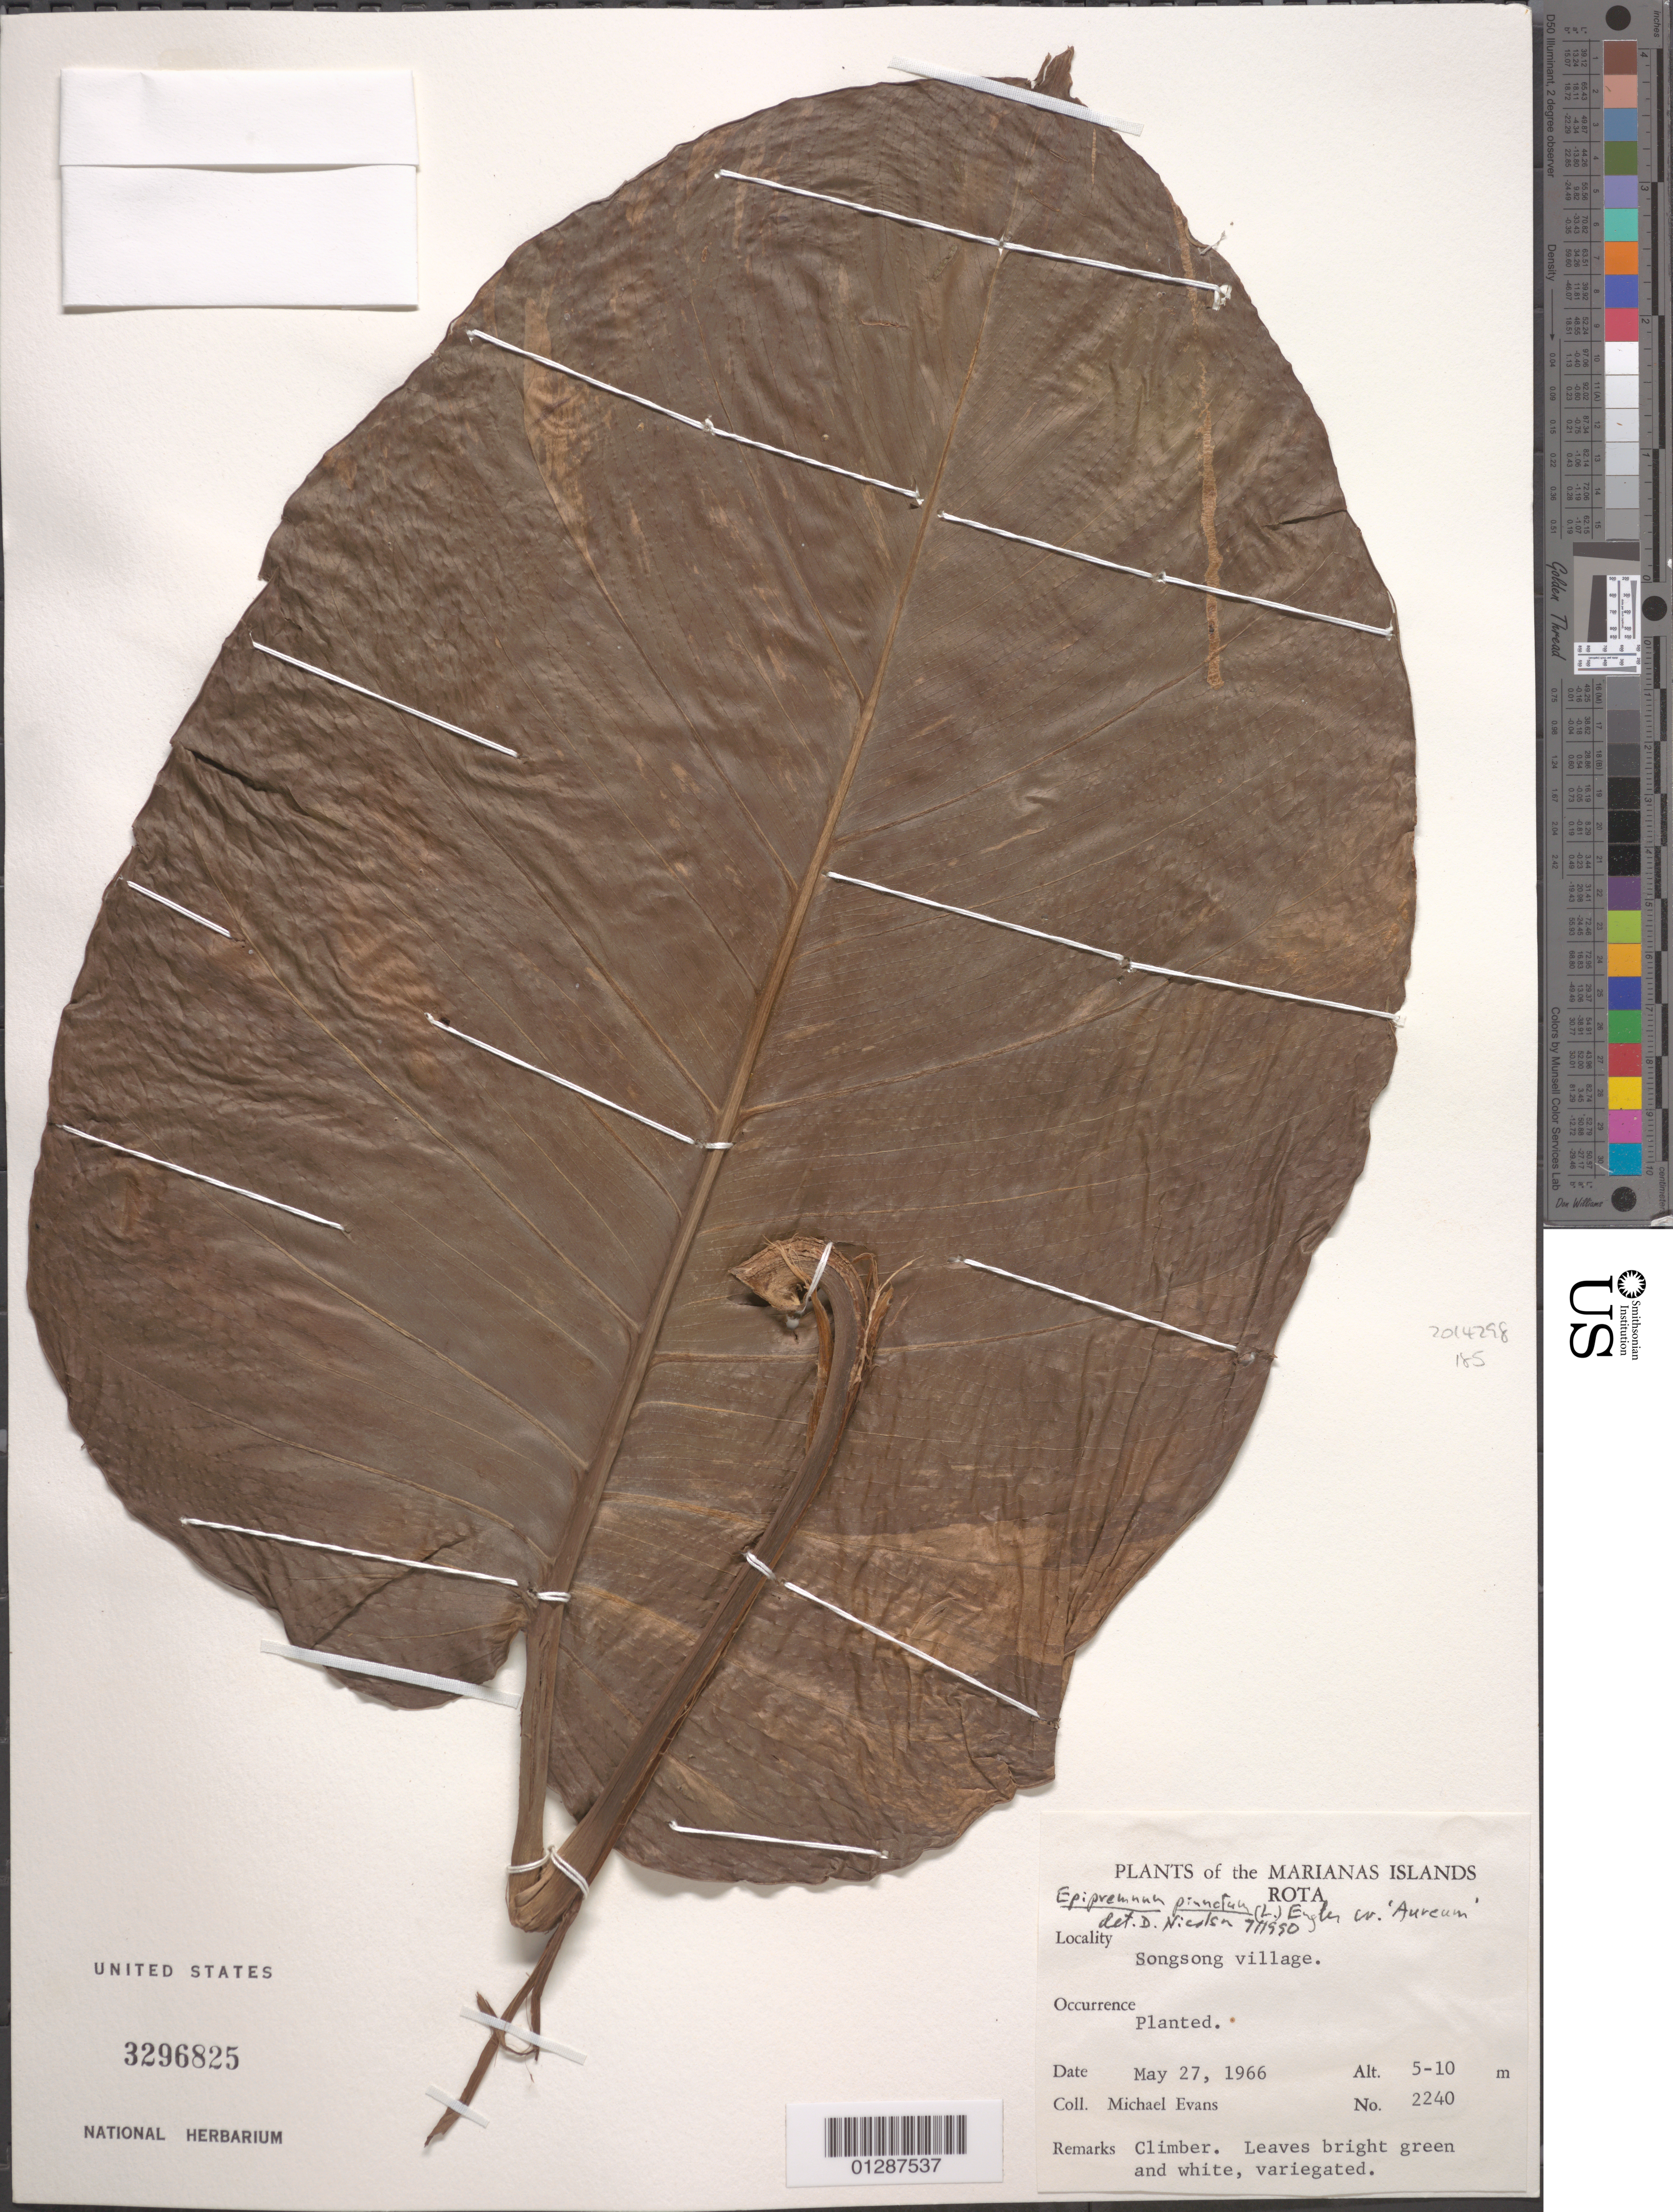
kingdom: Plantae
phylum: Tracheophyta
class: Liliopsida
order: Alismatales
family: Araceae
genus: Epipremnum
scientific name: Epipremnum aureum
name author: (Linden & André) G.S. Bunting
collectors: M. Evans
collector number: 2240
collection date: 1966-05-27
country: Northern Mariana Islands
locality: Marianas Islands. Rota. Songsong village.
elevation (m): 5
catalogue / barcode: US 3296825